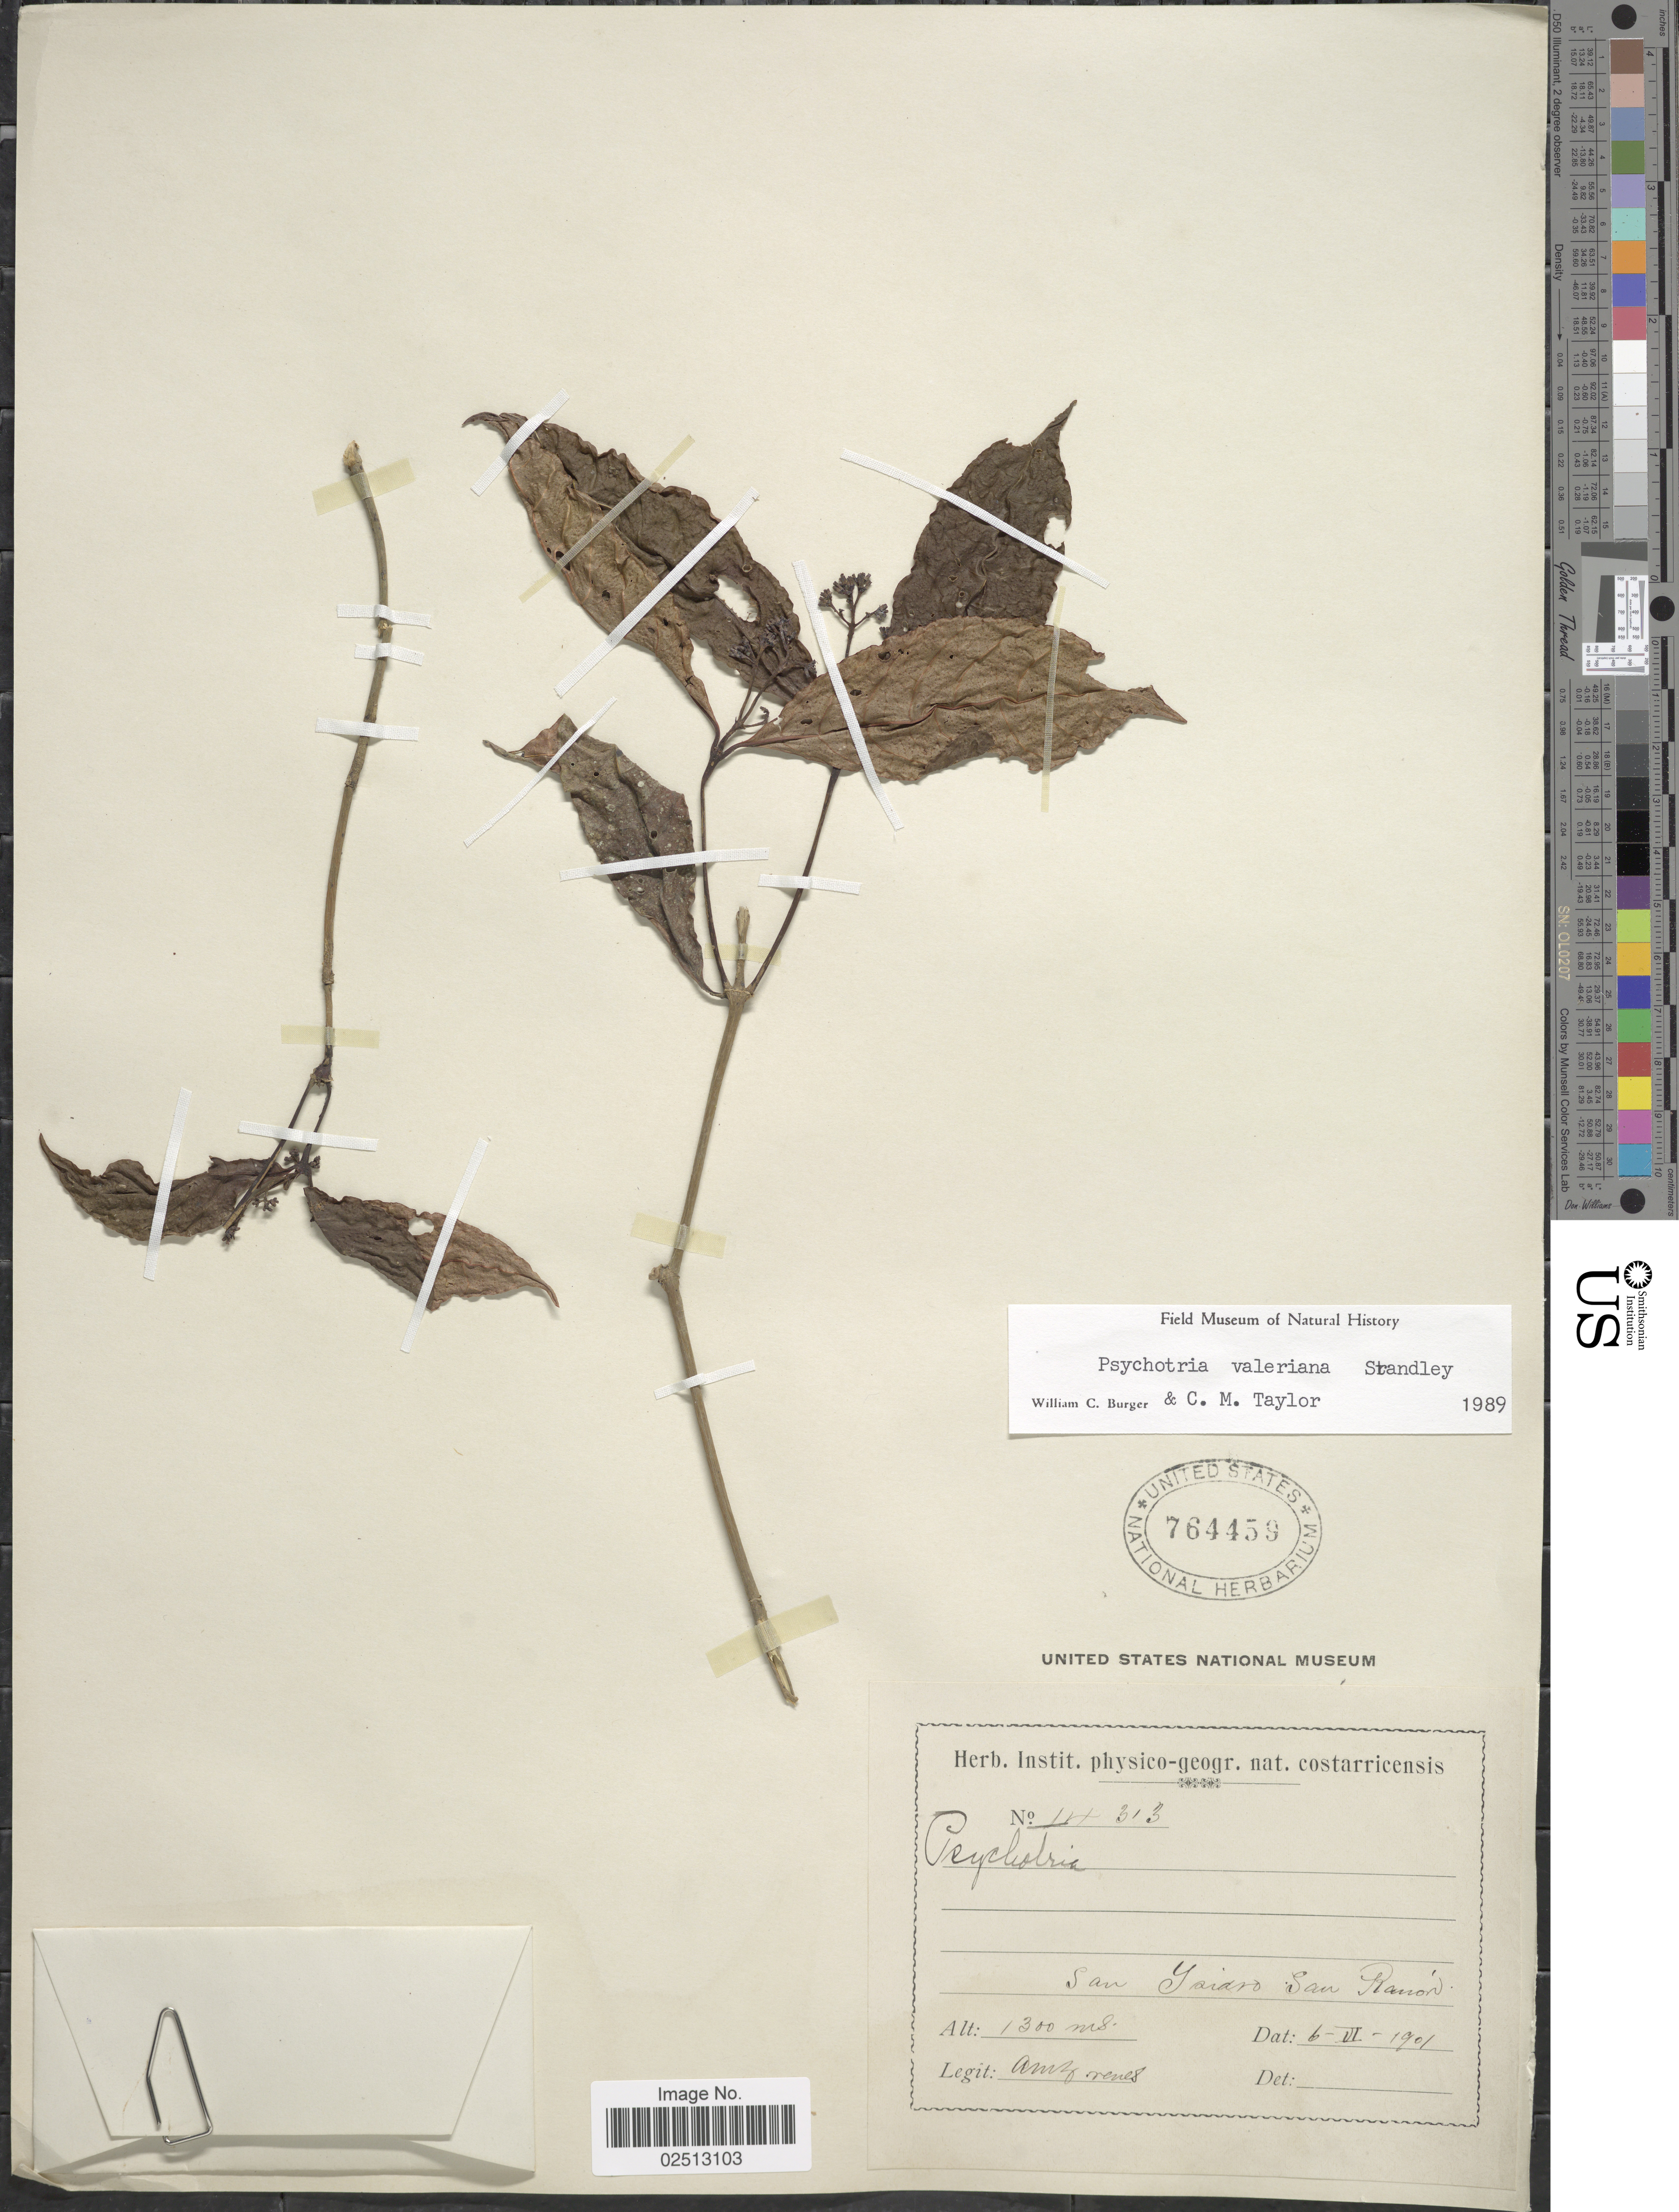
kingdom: Plantae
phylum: Tracheophyta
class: Magnoliopsida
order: Gentianales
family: Rubiaceae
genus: Psychotria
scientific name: Psychotria valeriana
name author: Standl.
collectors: A. Brenes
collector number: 14313*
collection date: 1901-06-06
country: Costa Rica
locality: San Ysidro, San Ramón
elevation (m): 1300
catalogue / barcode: US 764459